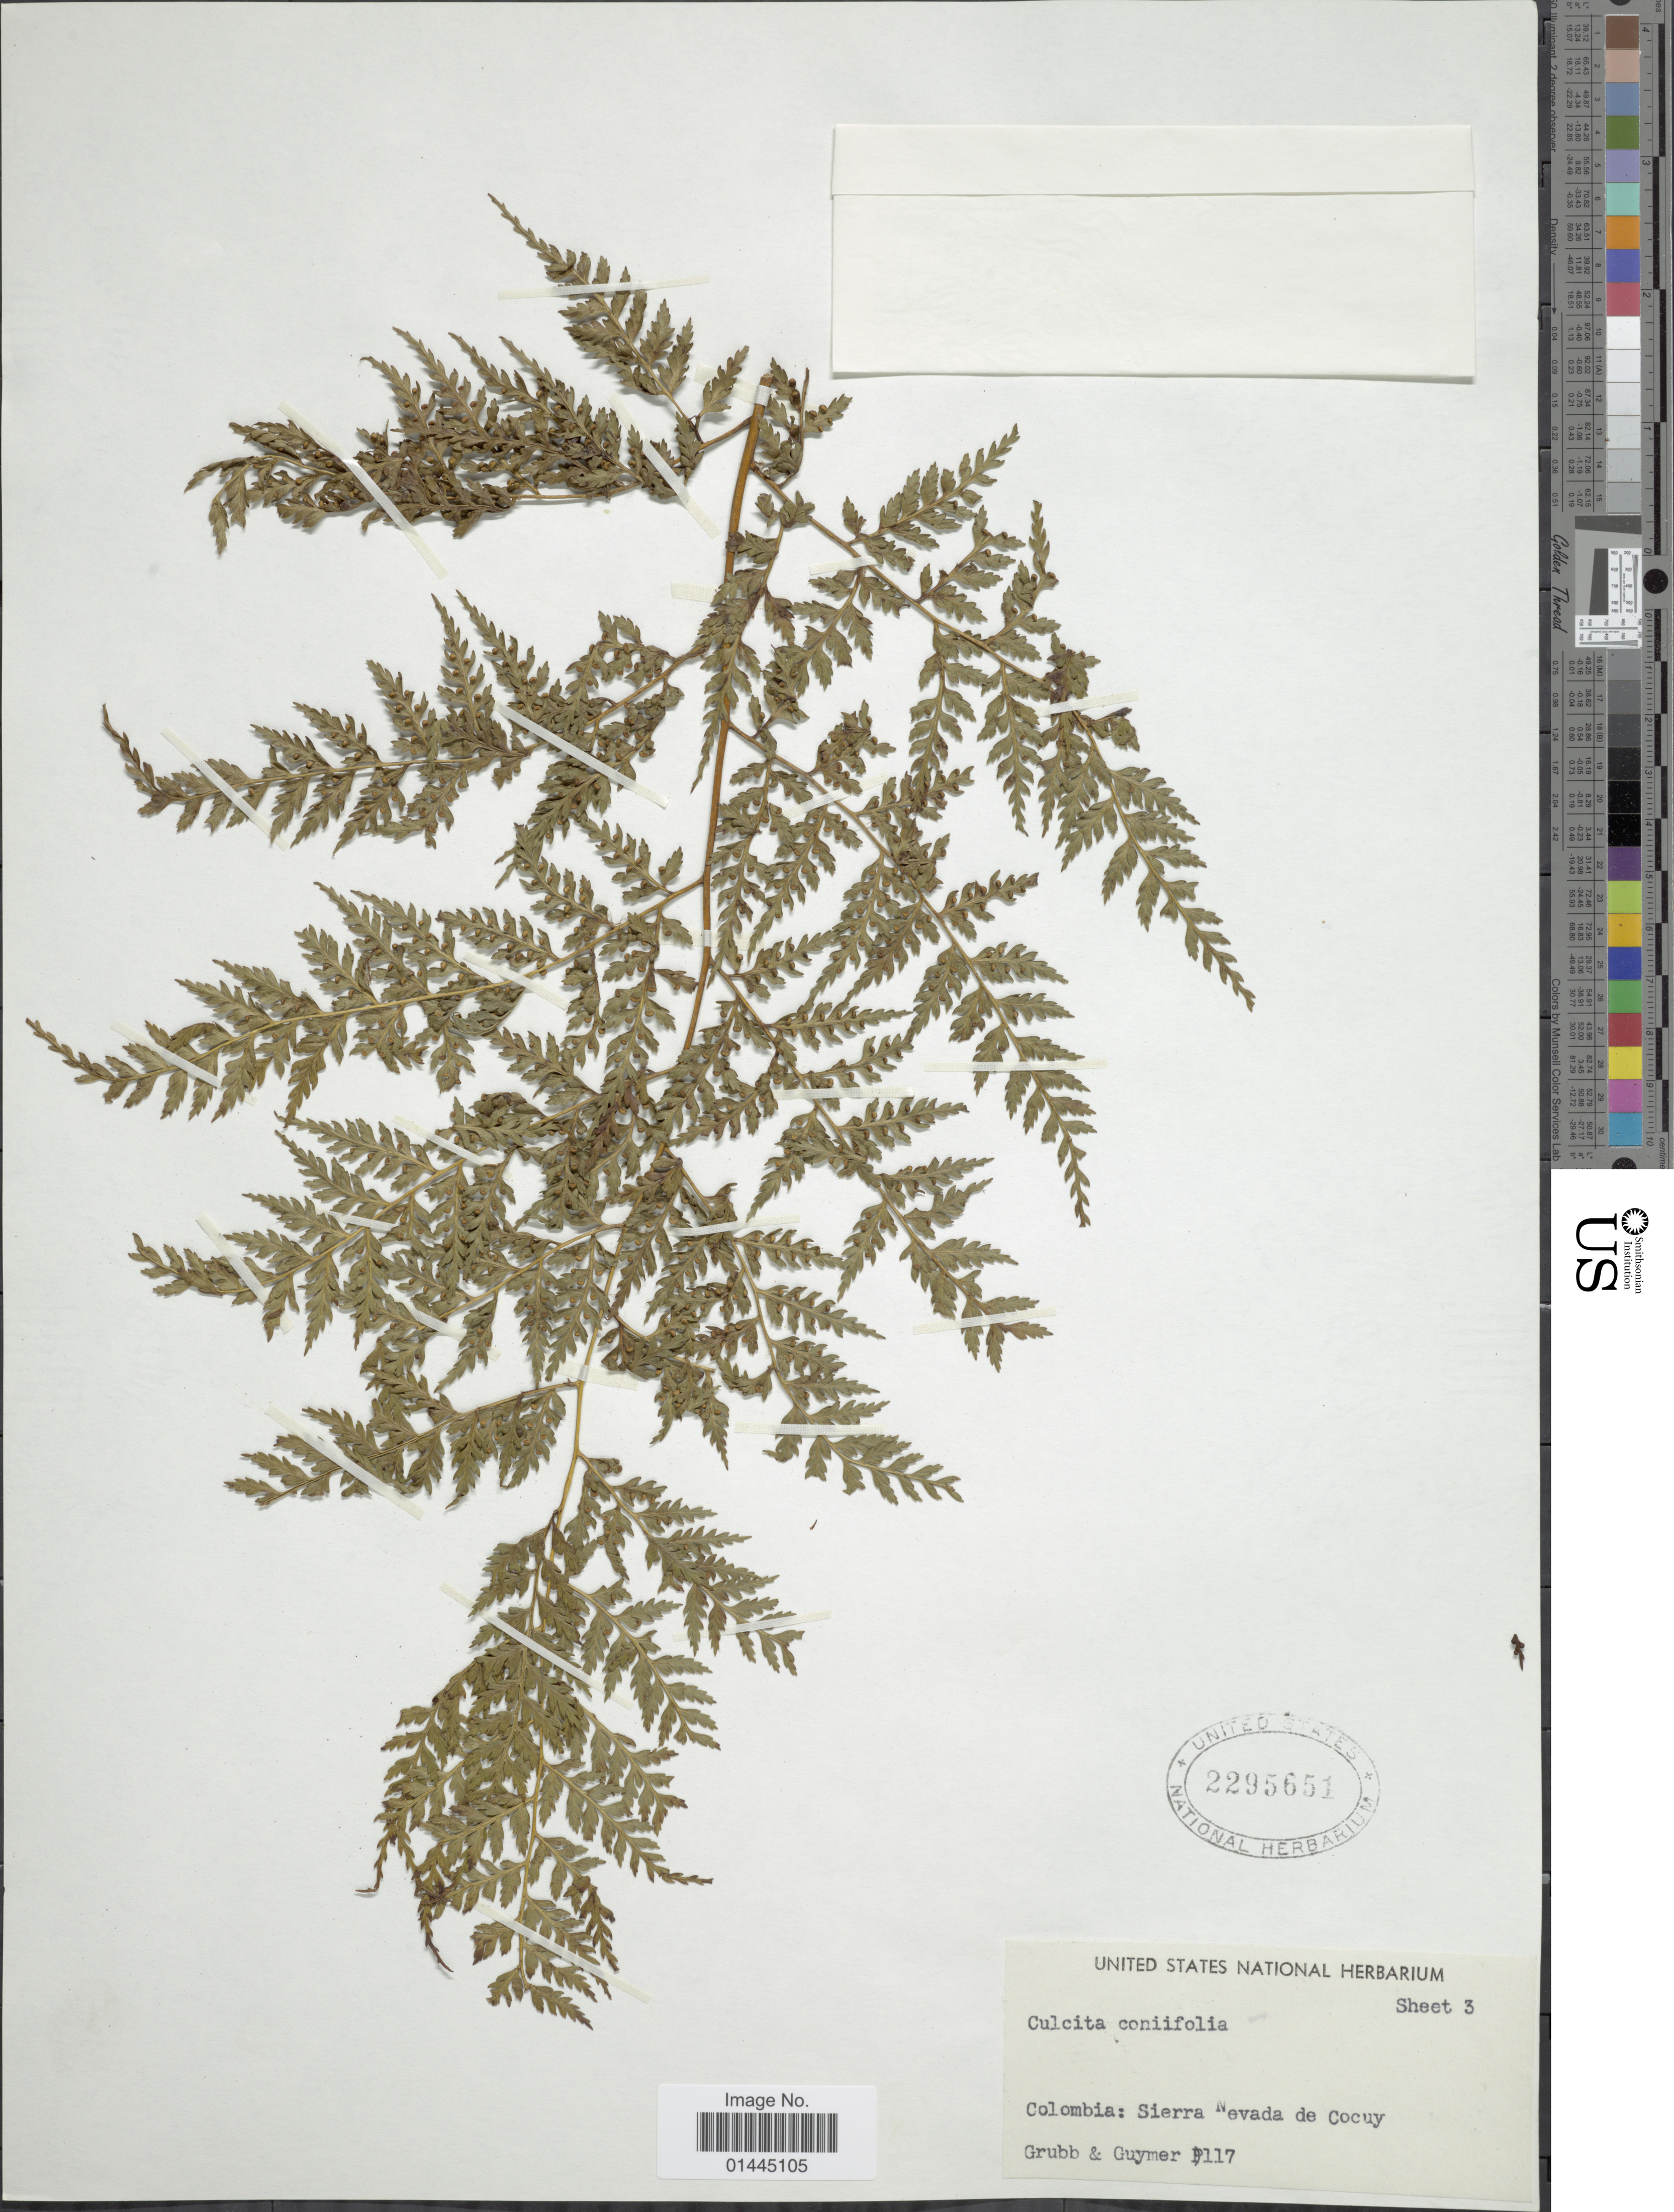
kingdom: Plantae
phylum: Tracheophyta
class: Polypodiopsida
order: Cyatheales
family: Culcitaceae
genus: Culcita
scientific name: Culcita coniifolia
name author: (Hook.) Maxon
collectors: Grubb & Guymer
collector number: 117*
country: Colombia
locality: Sierra Nevada de Cocuy.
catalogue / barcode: US 2295651